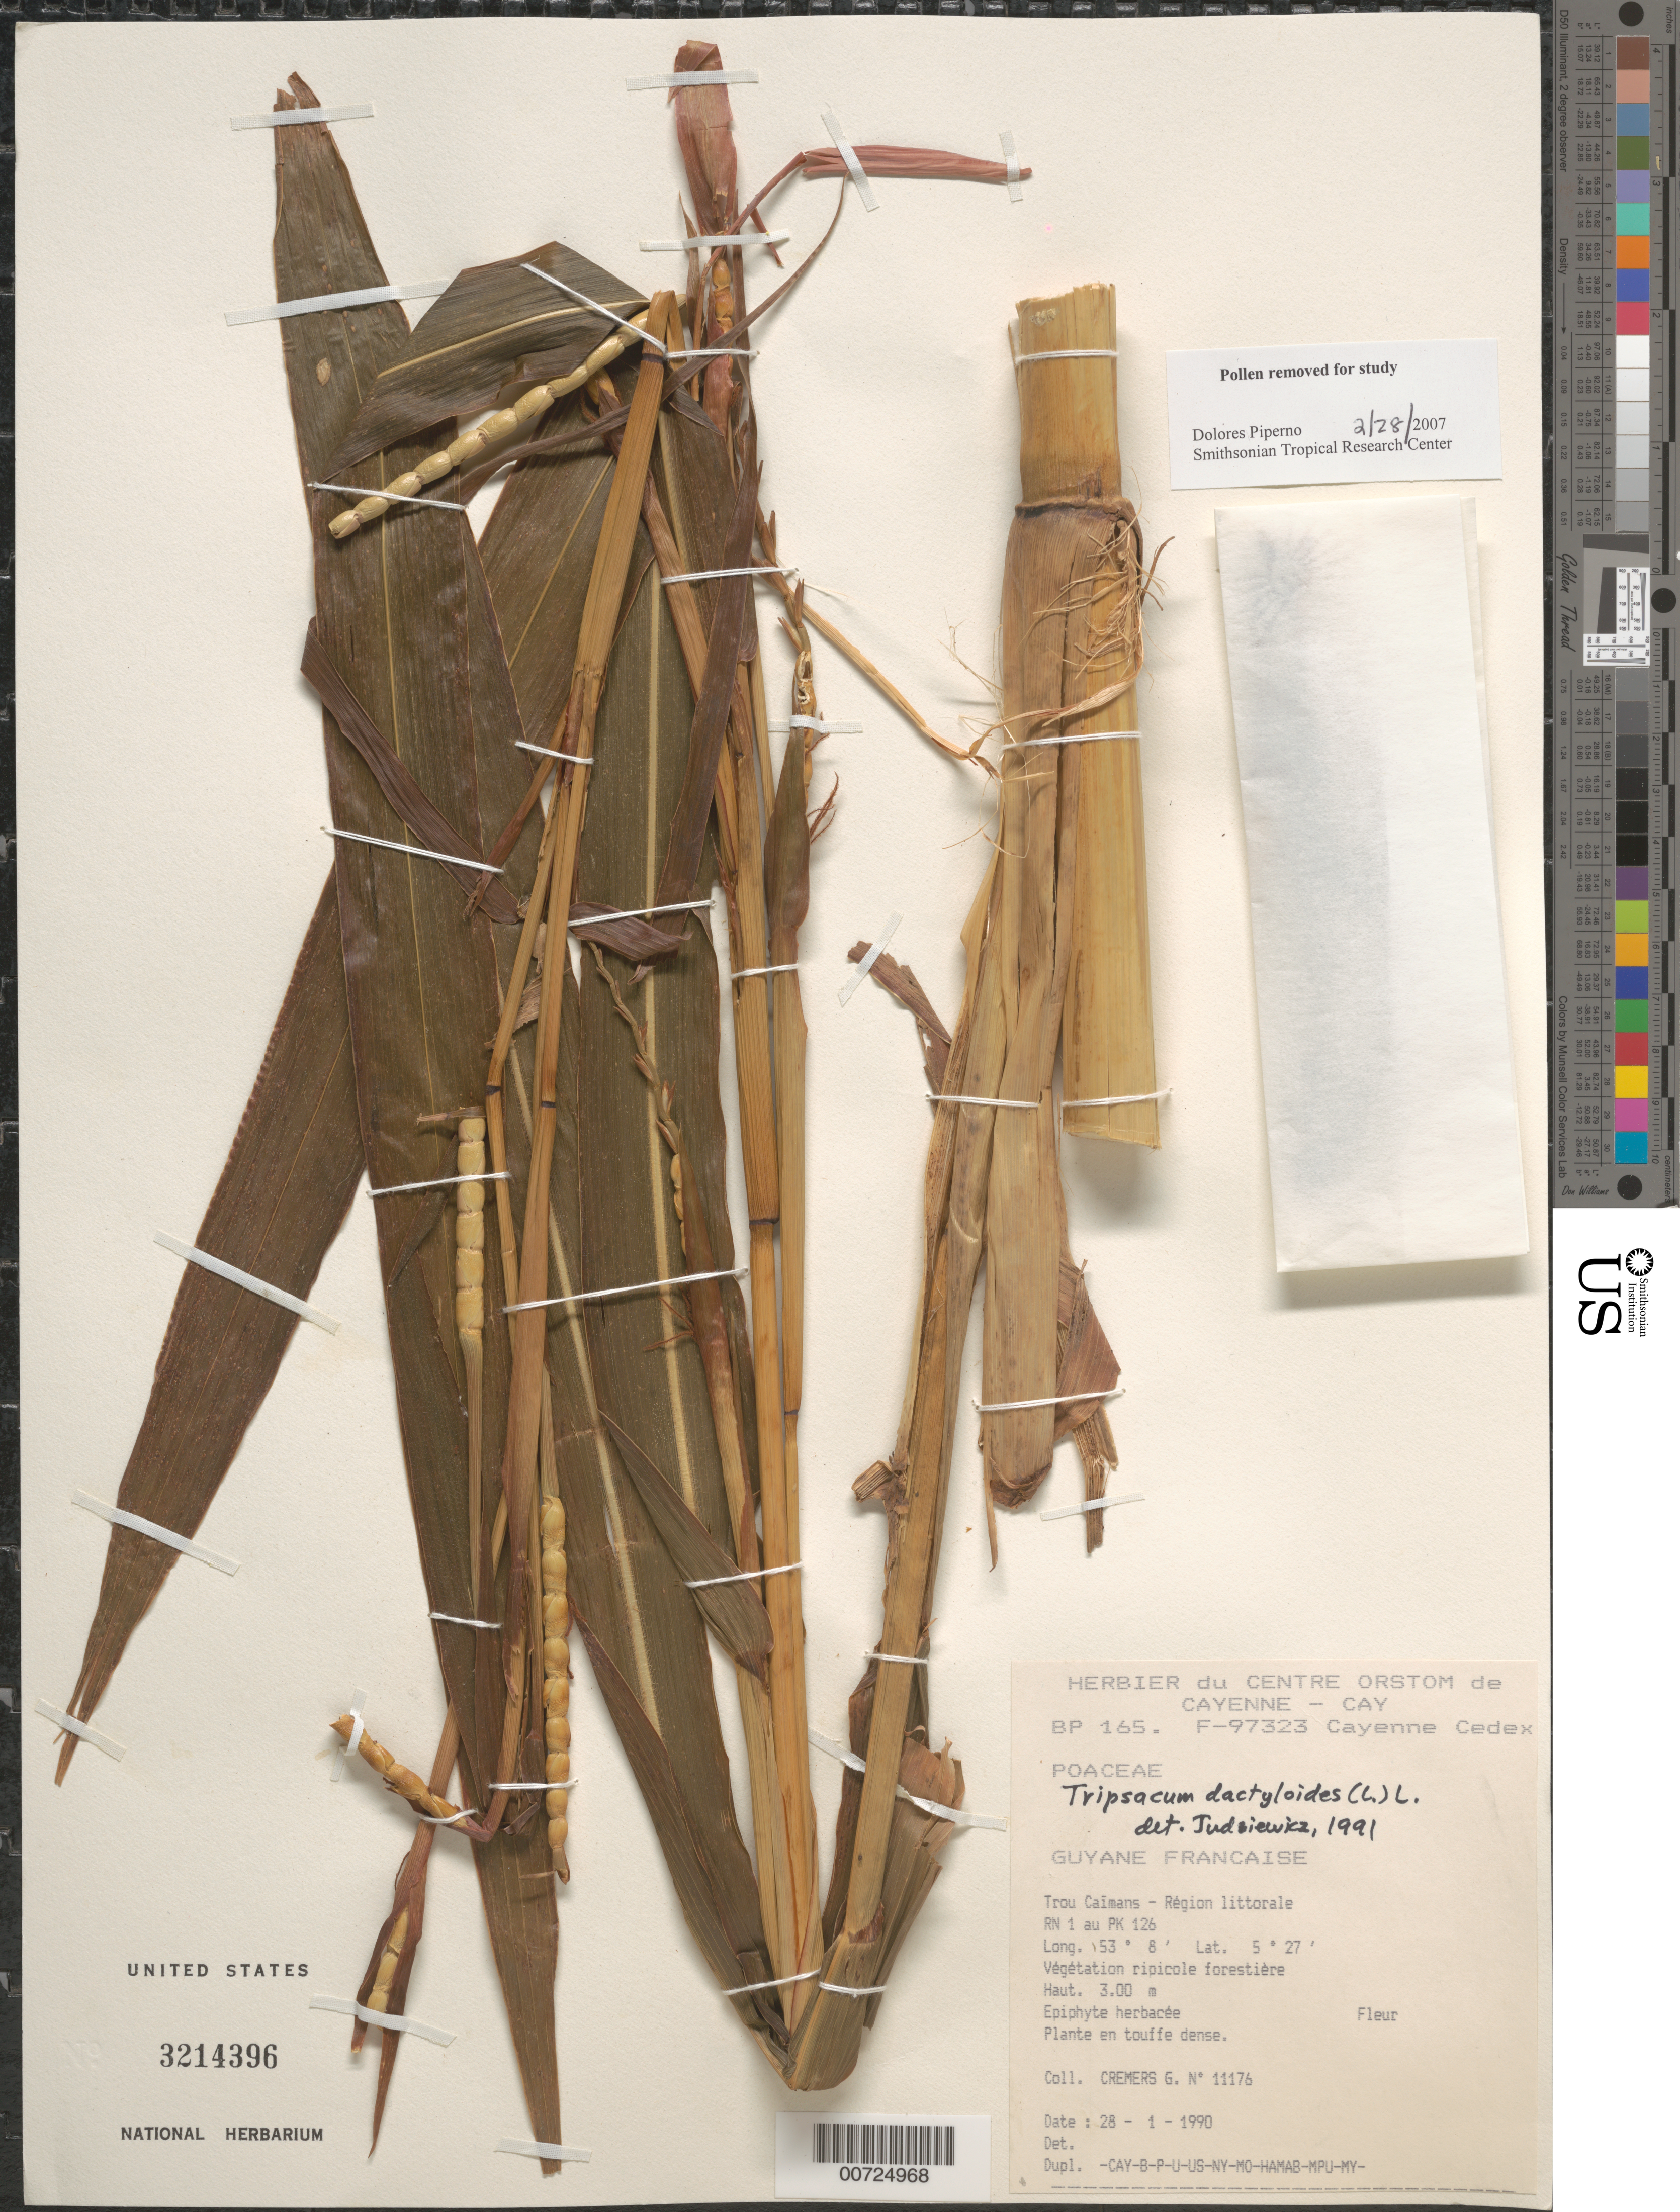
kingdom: Plantae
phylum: Tracheophyta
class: Liliopsida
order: Poales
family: Poaceae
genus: Tripsacum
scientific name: Tripsacum andersonii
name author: J.R. Gray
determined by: Judziewicz, E. J.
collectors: G. Cremers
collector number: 11176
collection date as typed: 28-Jan-90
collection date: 1990-01-28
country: French Guiana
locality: Trou Caïmans, région littorale. RN 1-PK 126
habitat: Forest riparian vegetation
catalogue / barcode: US 3214396